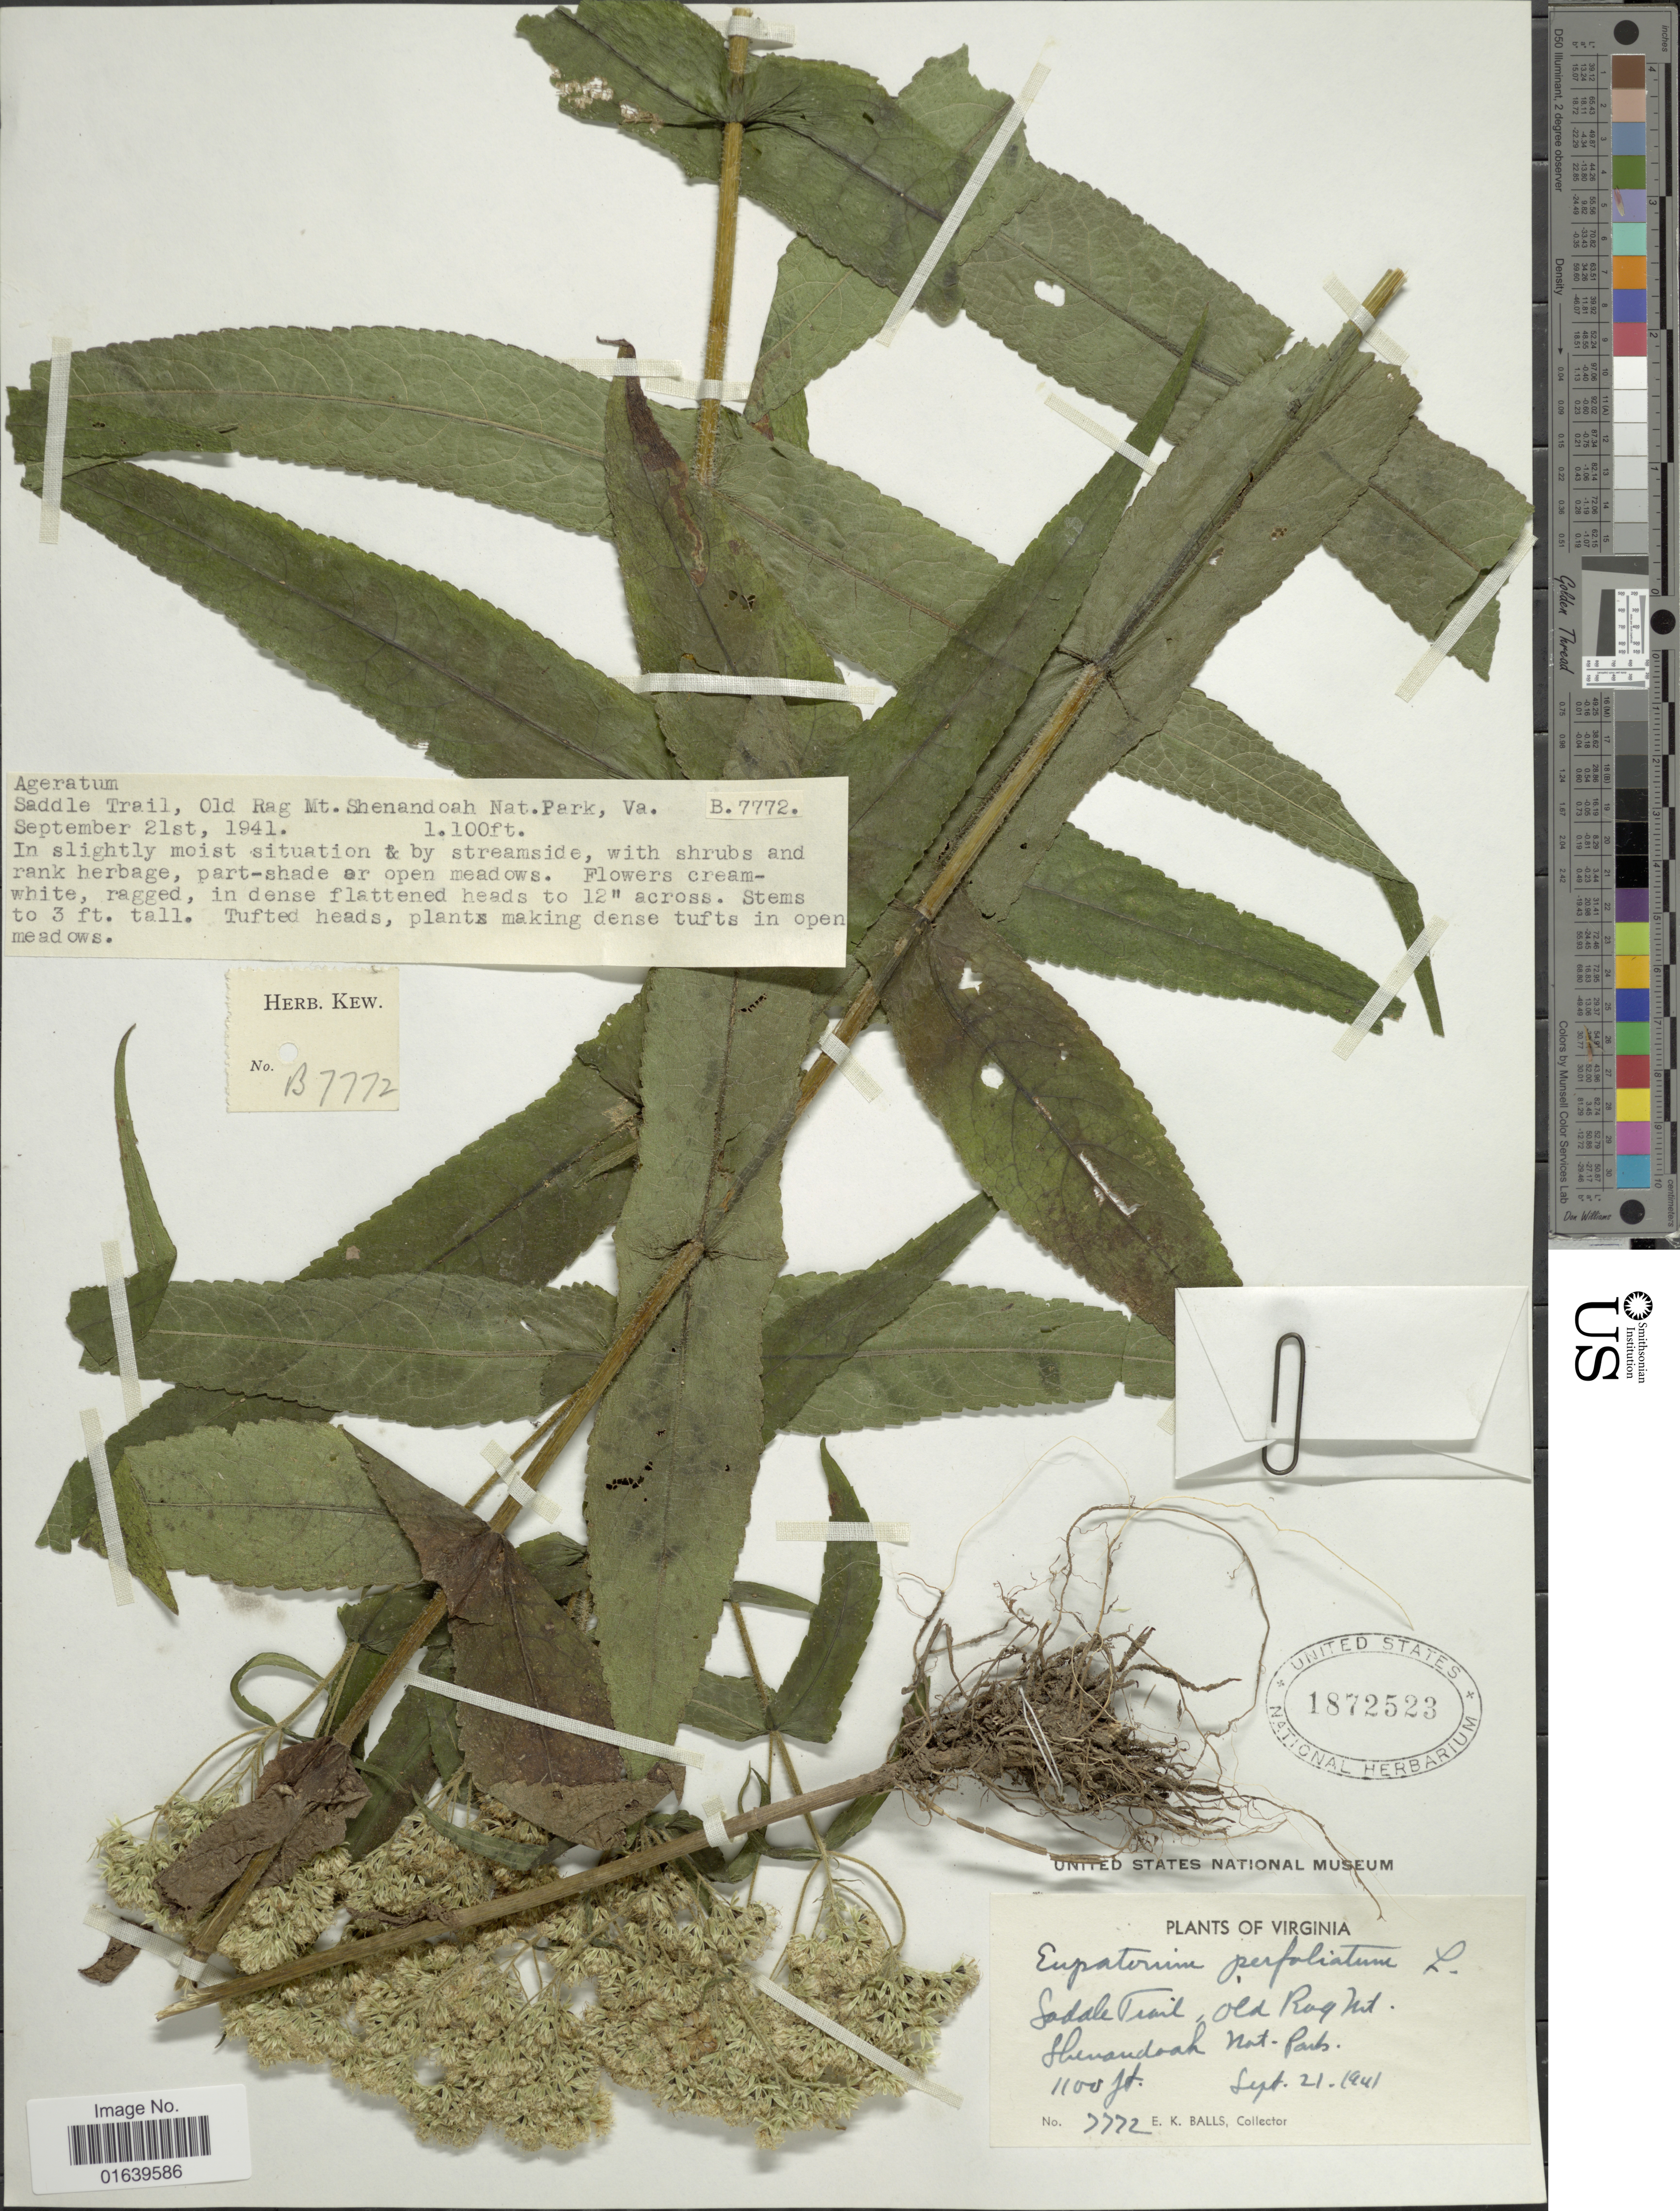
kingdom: Plantae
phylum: Tracheophyta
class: Magnoliopsida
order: Asterales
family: Asteraceae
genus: Eupatorium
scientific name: Eupatorium perfoliatum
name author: L.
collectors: E. K. Balls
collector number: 7772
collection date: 1941-09-21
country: United States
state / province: Virginia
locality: Sodale trail, old Rag Mt. Shenandoah Nat. Park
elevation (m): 335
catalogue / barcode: US 1872523